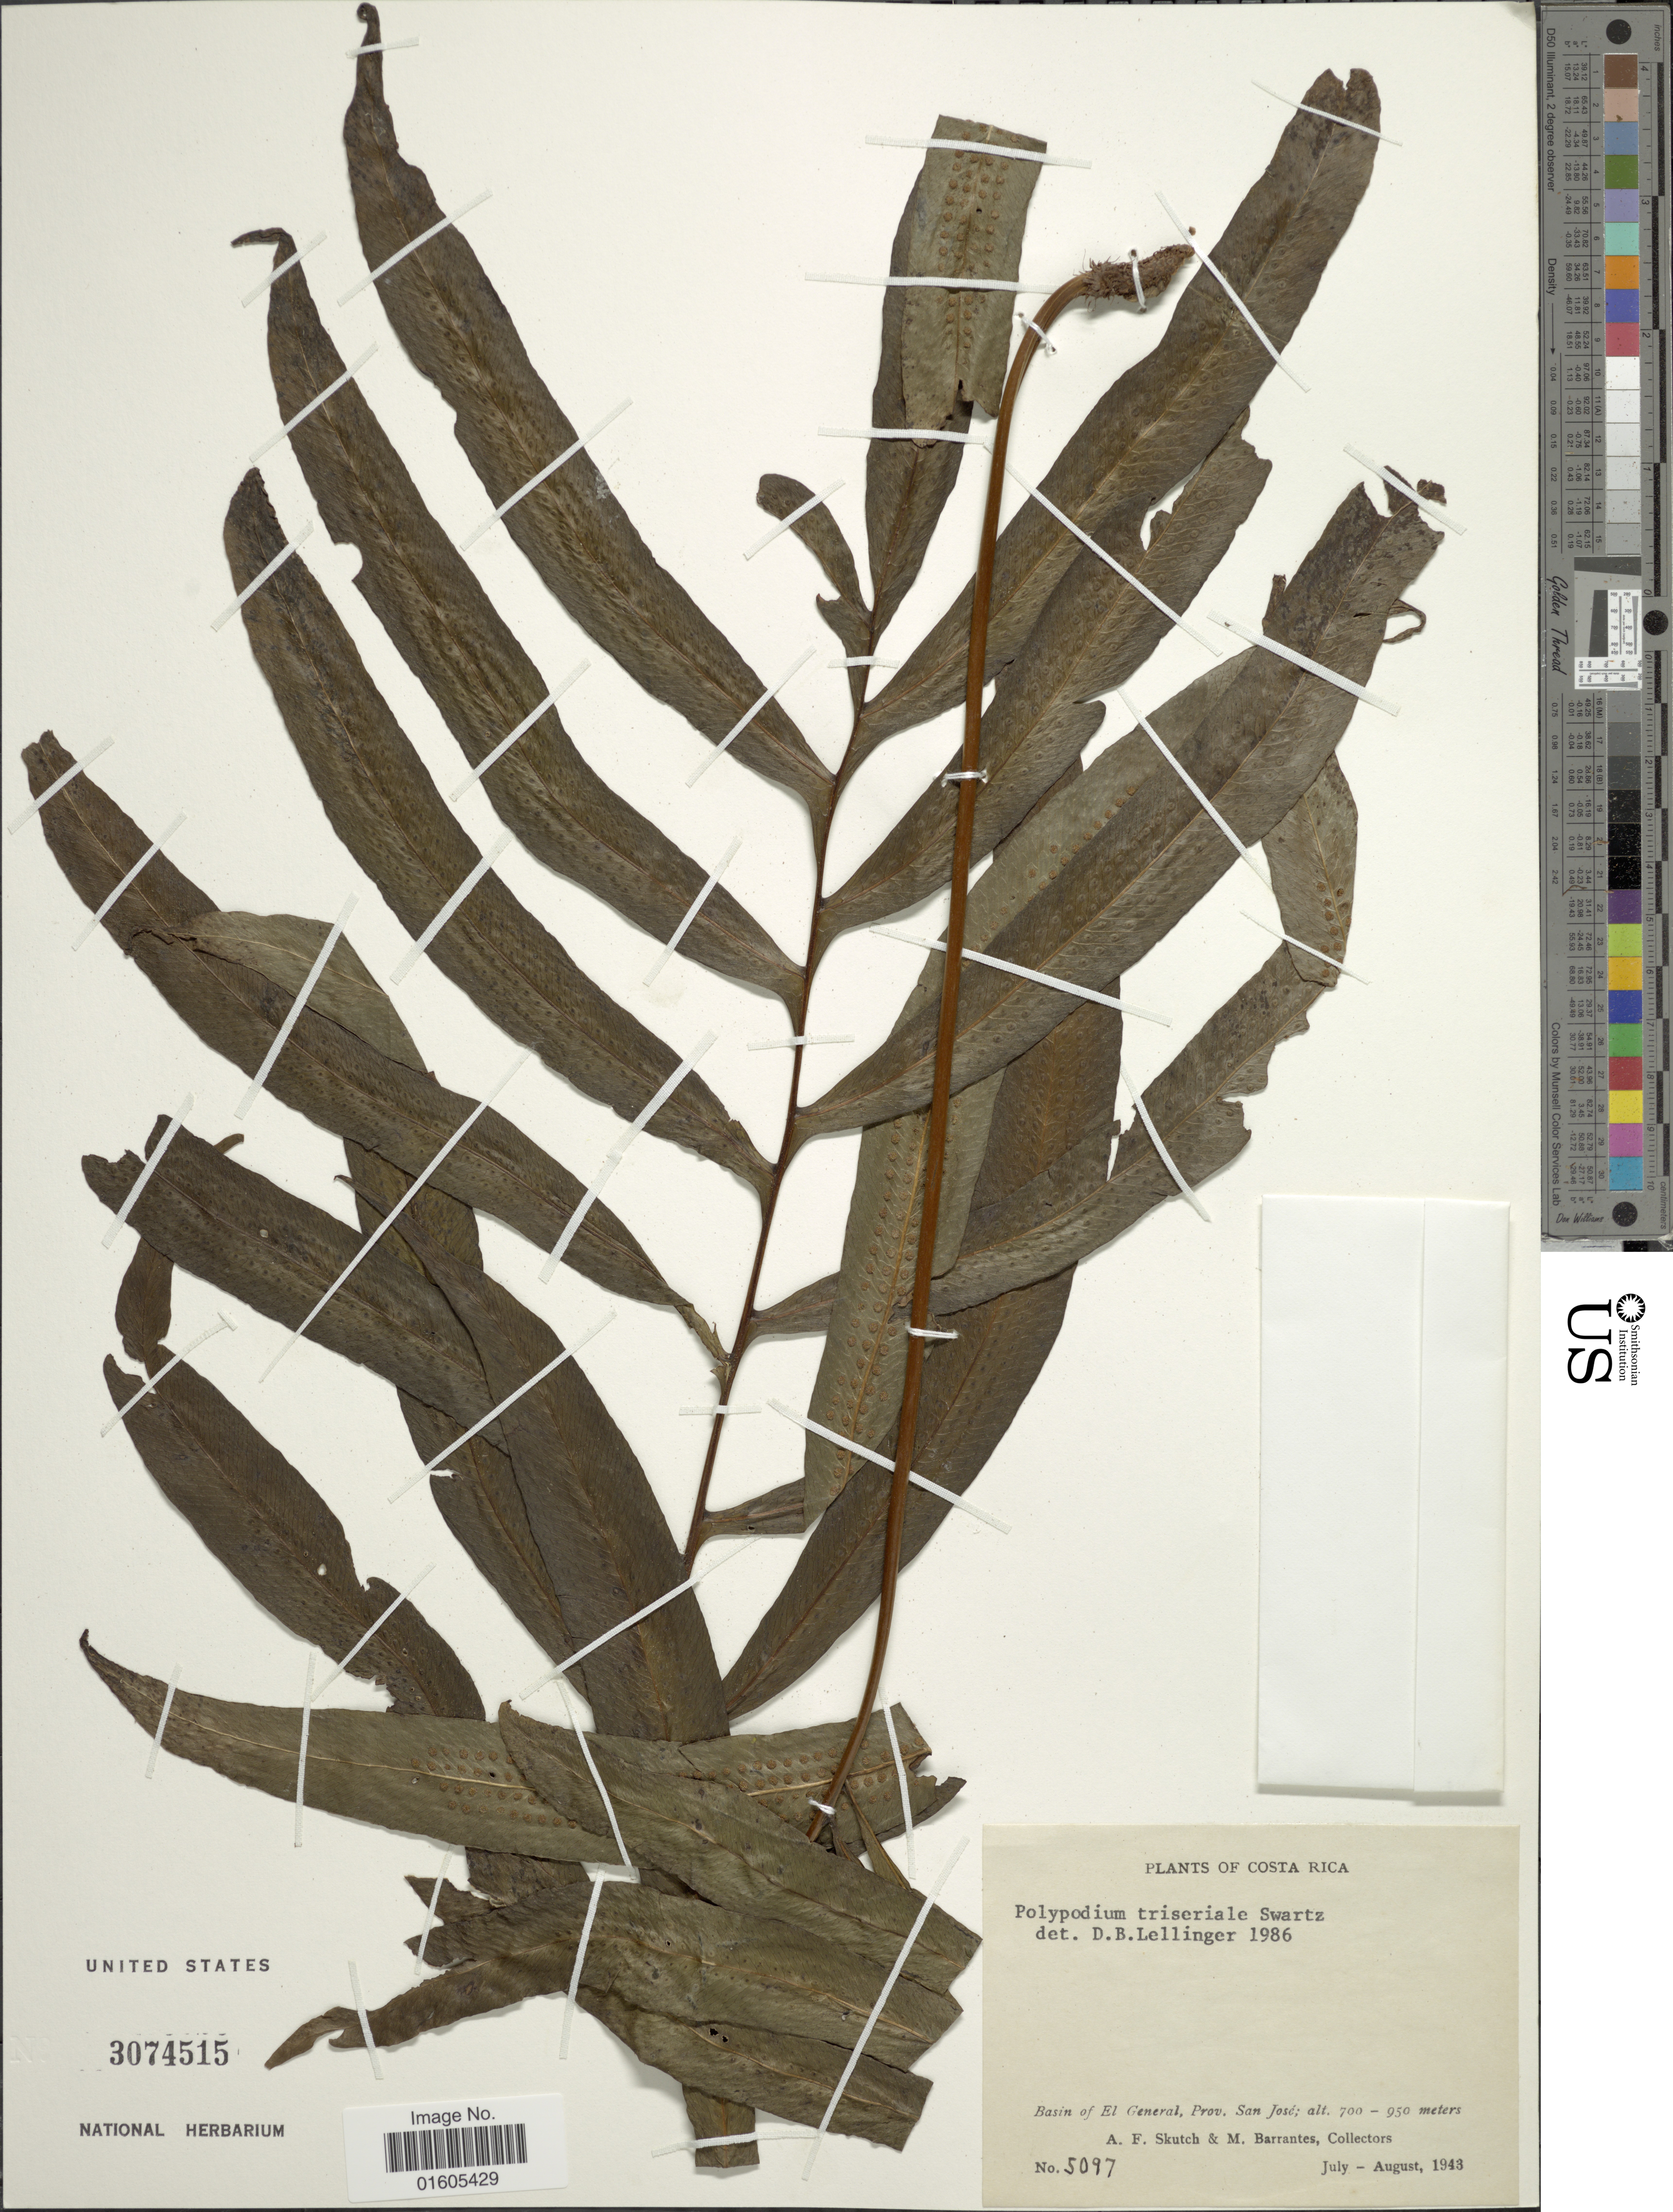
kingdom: Plantae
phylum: Tracheophyta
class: Polypodiopsida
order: Polypodiales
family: Polypodiaceae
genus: Serpocaulon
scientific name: Serpocaulon triseriale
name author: (Sw.) A.R. Sm.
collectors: A. F. Skutch & M. Barrantes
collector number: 5097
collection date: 1943-07/1943-08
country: Costa Rica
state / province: San José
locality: Basin of El General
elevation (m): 700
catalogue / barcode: US 3074515